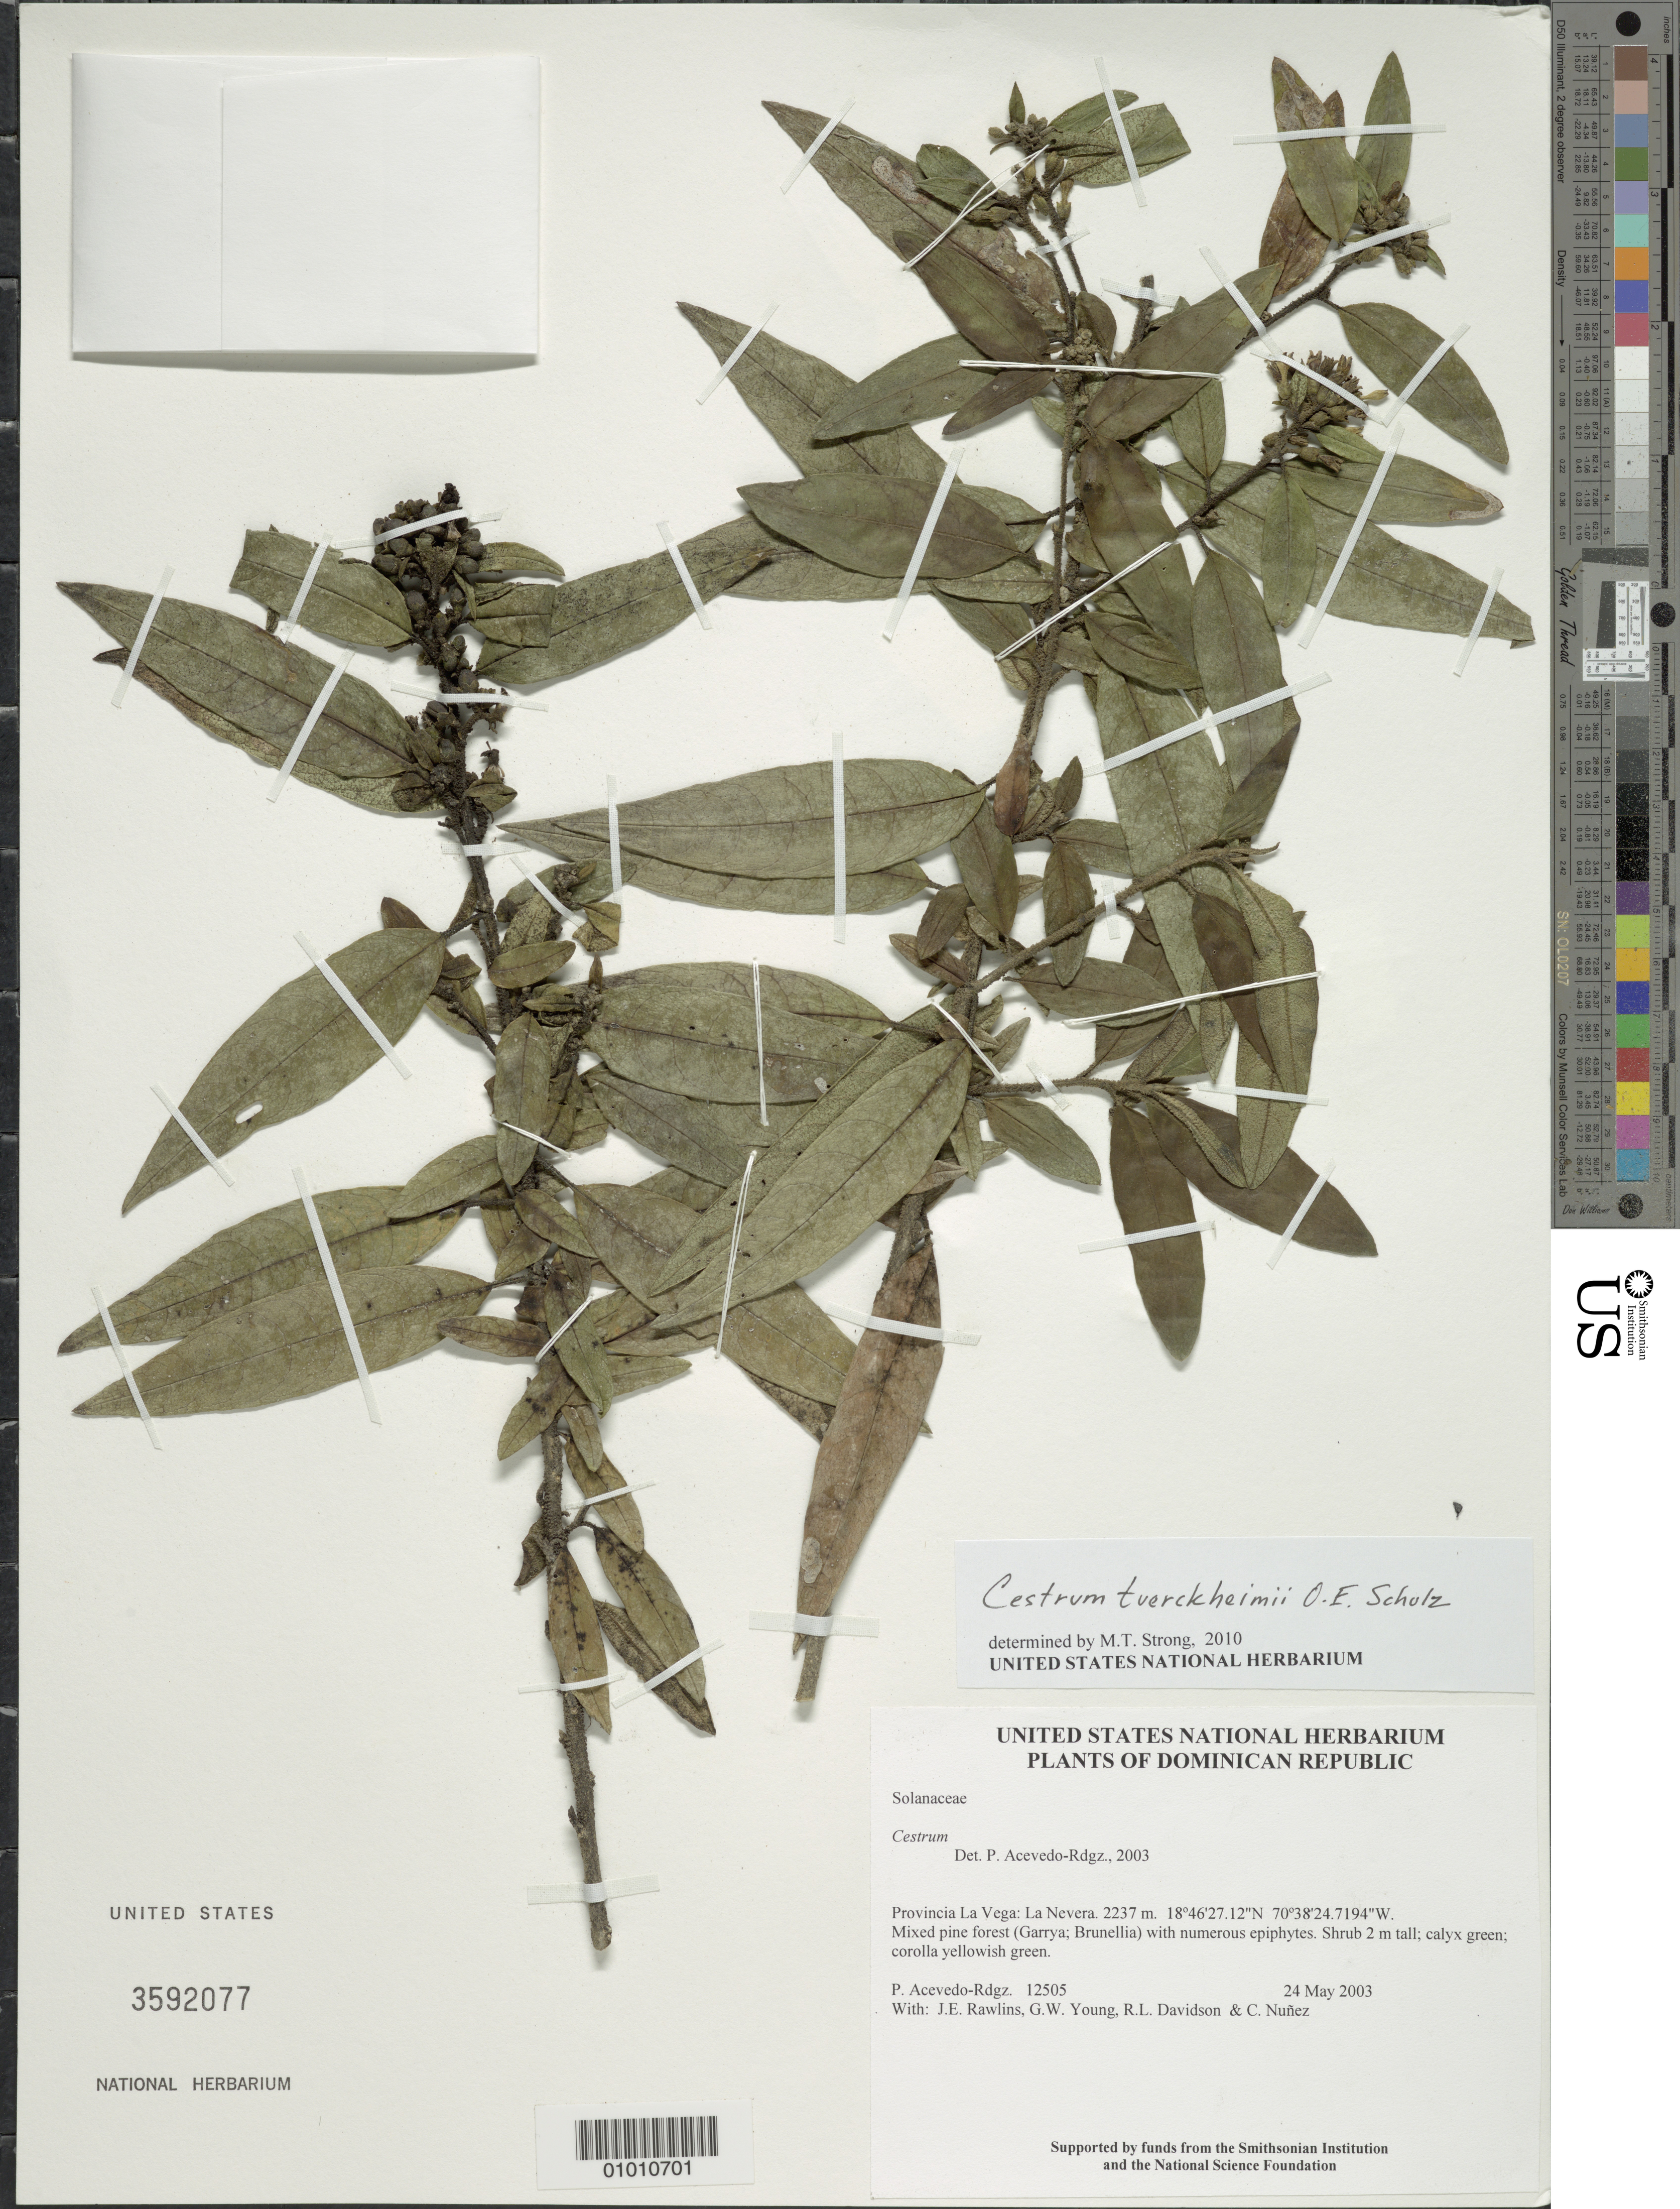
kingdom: Plantae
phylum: Tracheophyta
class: Magnoliopsida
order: Solanales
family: Solanaceae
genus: Cestrum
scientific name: Cestrum tuerckheimii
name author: O.E. Schulz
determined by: Strong, M. T., (US), Smithsonian Institution - National Museum of Natural History (UNITED STATES)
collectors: P. Acevedo-Rodr., J. Rawlins, G. Young, R. Davidson & C. Nunez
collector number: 12505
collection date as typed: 24 May 2003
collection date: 2003-05-24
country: Dominican Republic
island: Hispaniola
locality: Provincia La Vega: La Nevera.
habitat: Mixed pine forest (Garrya; Brunellia) with numerous epiphytes.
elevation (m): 2237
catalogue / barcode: US 3592077